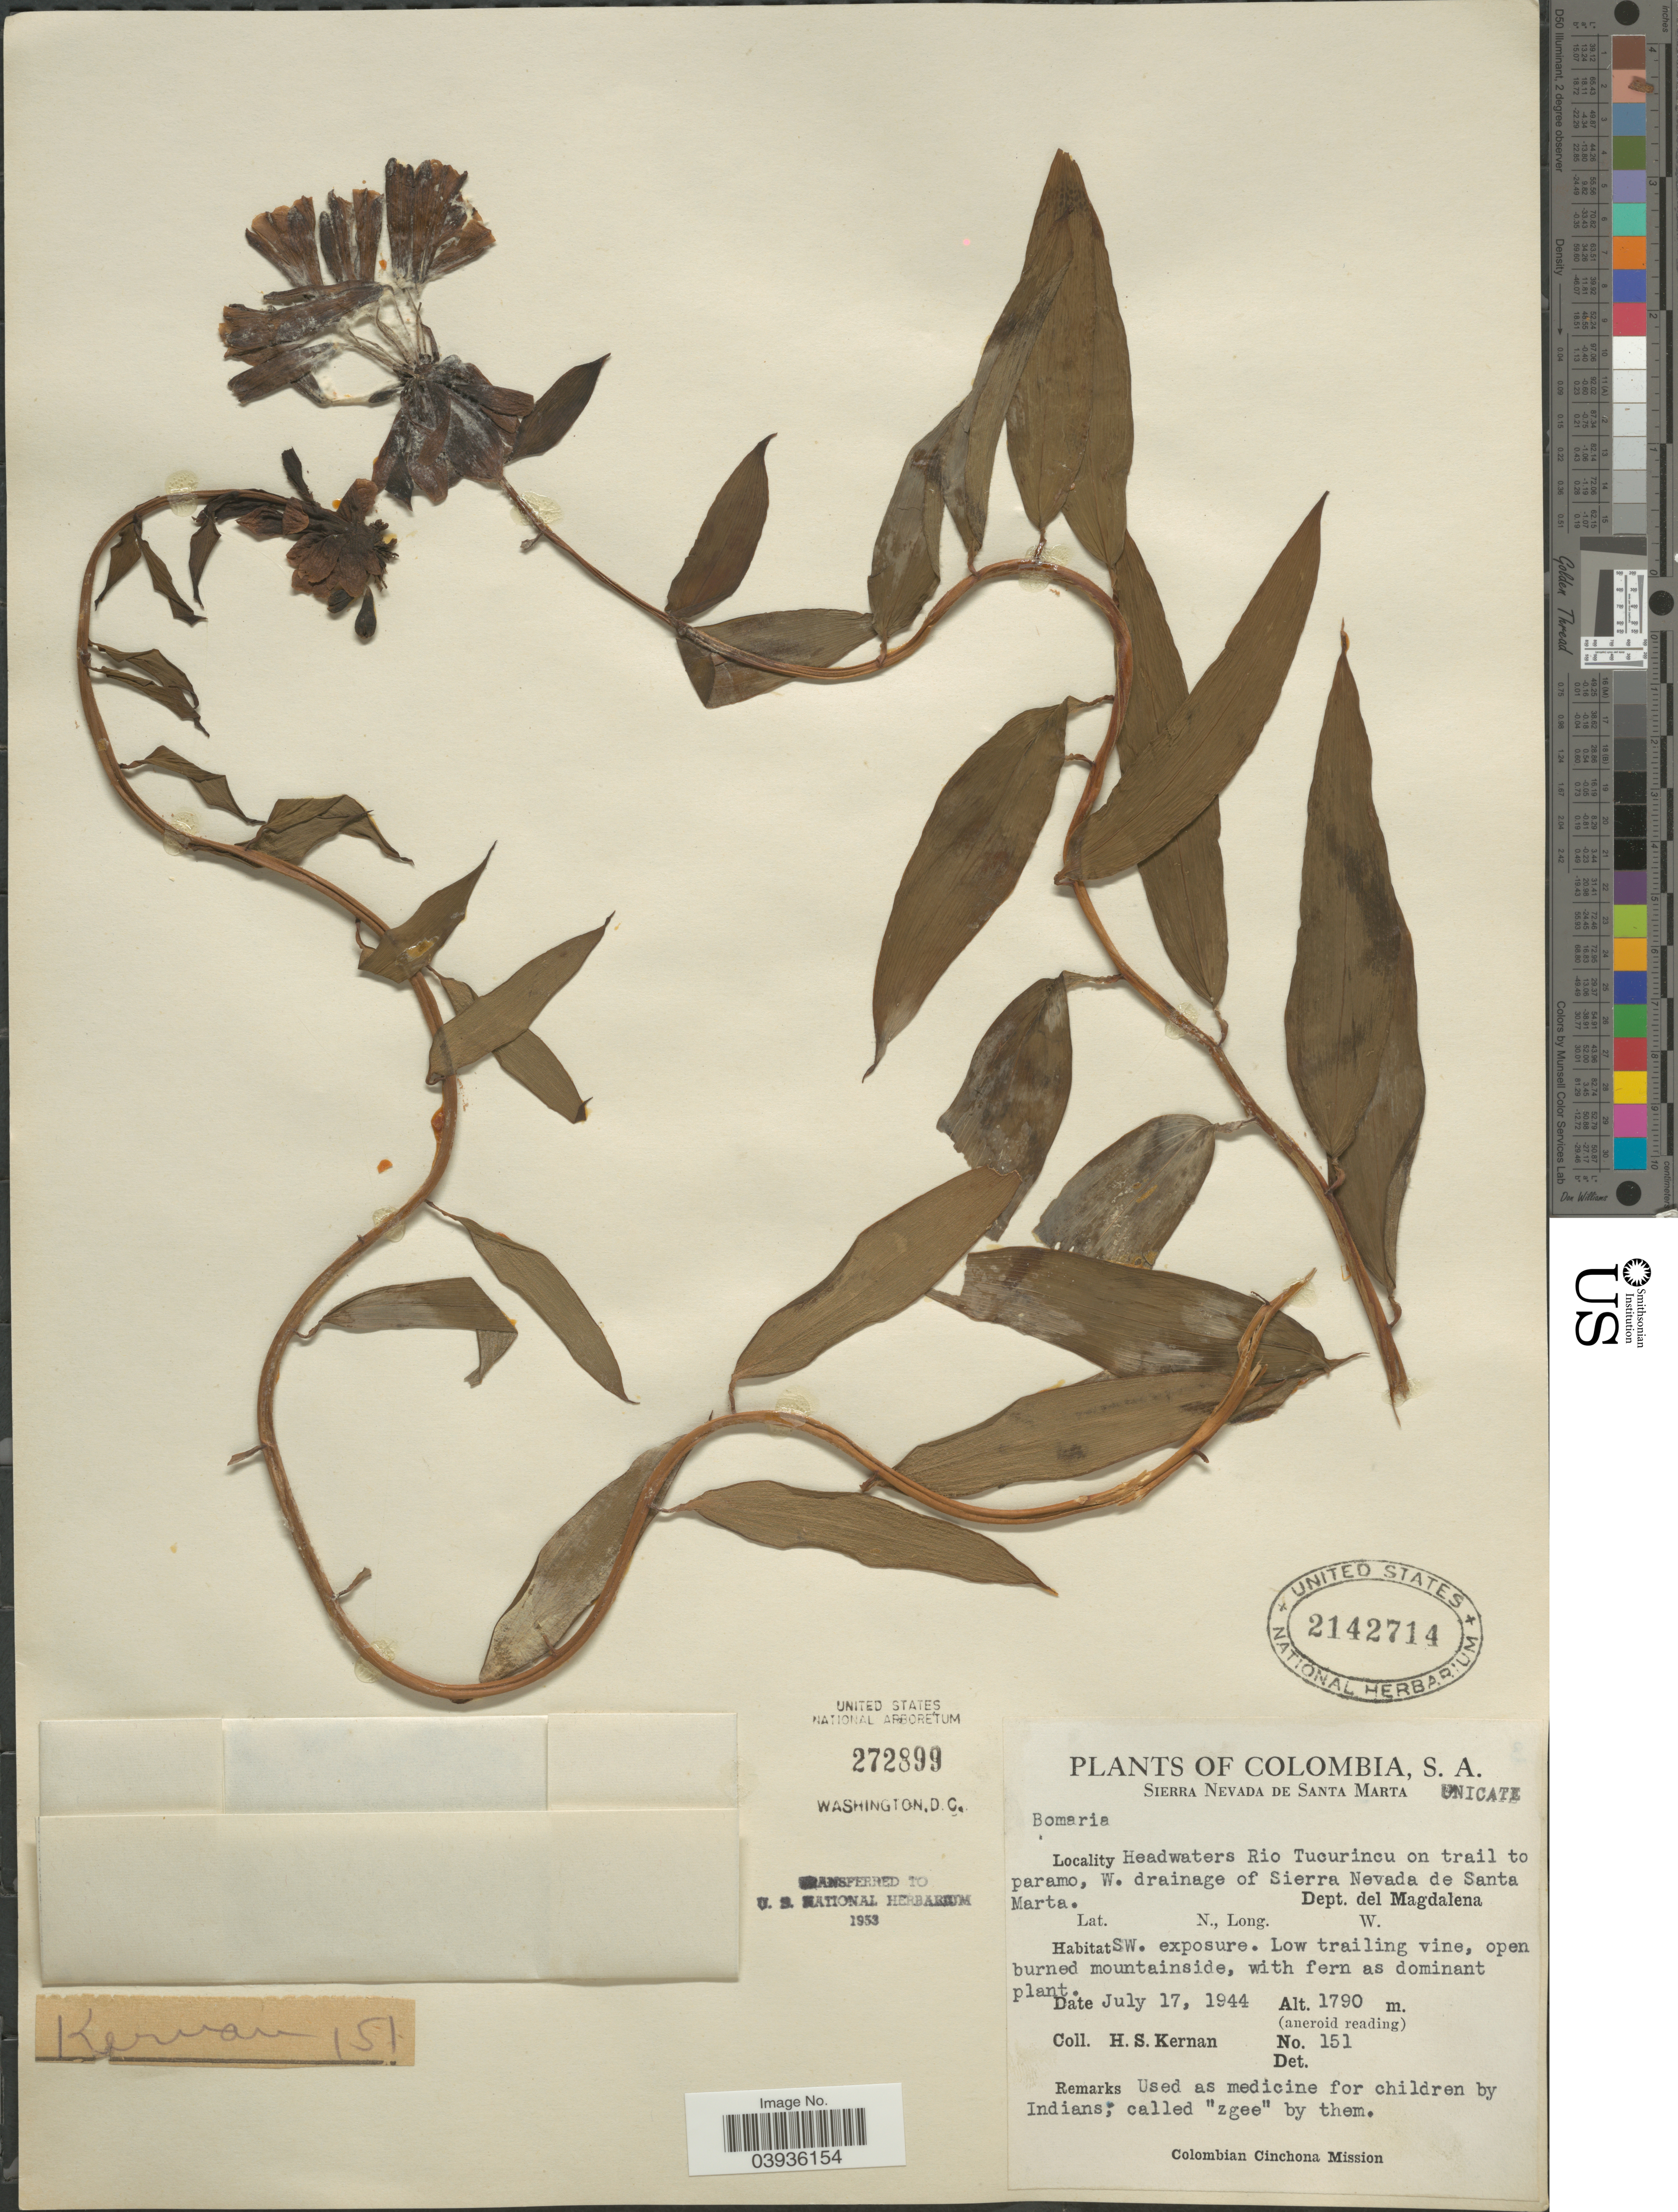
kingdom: Plantae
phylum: Tracheophyta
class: Liliopsida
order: Liliales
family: Alstroemeriaceae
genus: Bomarea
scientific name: Bomarea sp.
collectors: H. Kernan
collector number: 151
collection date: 1944-07-17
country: Colombia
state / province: Magdalena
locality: Sierra Nevada de Santa Marta. Headwaters Rio Tucurincu on trail to paramo, W. drainage of Sierra Nevada de Santa Marta. Dept. del Magdalena. SW. exposure, Low trailing vine, open burned mountainside.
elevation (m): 1790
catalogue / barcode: US 2142714